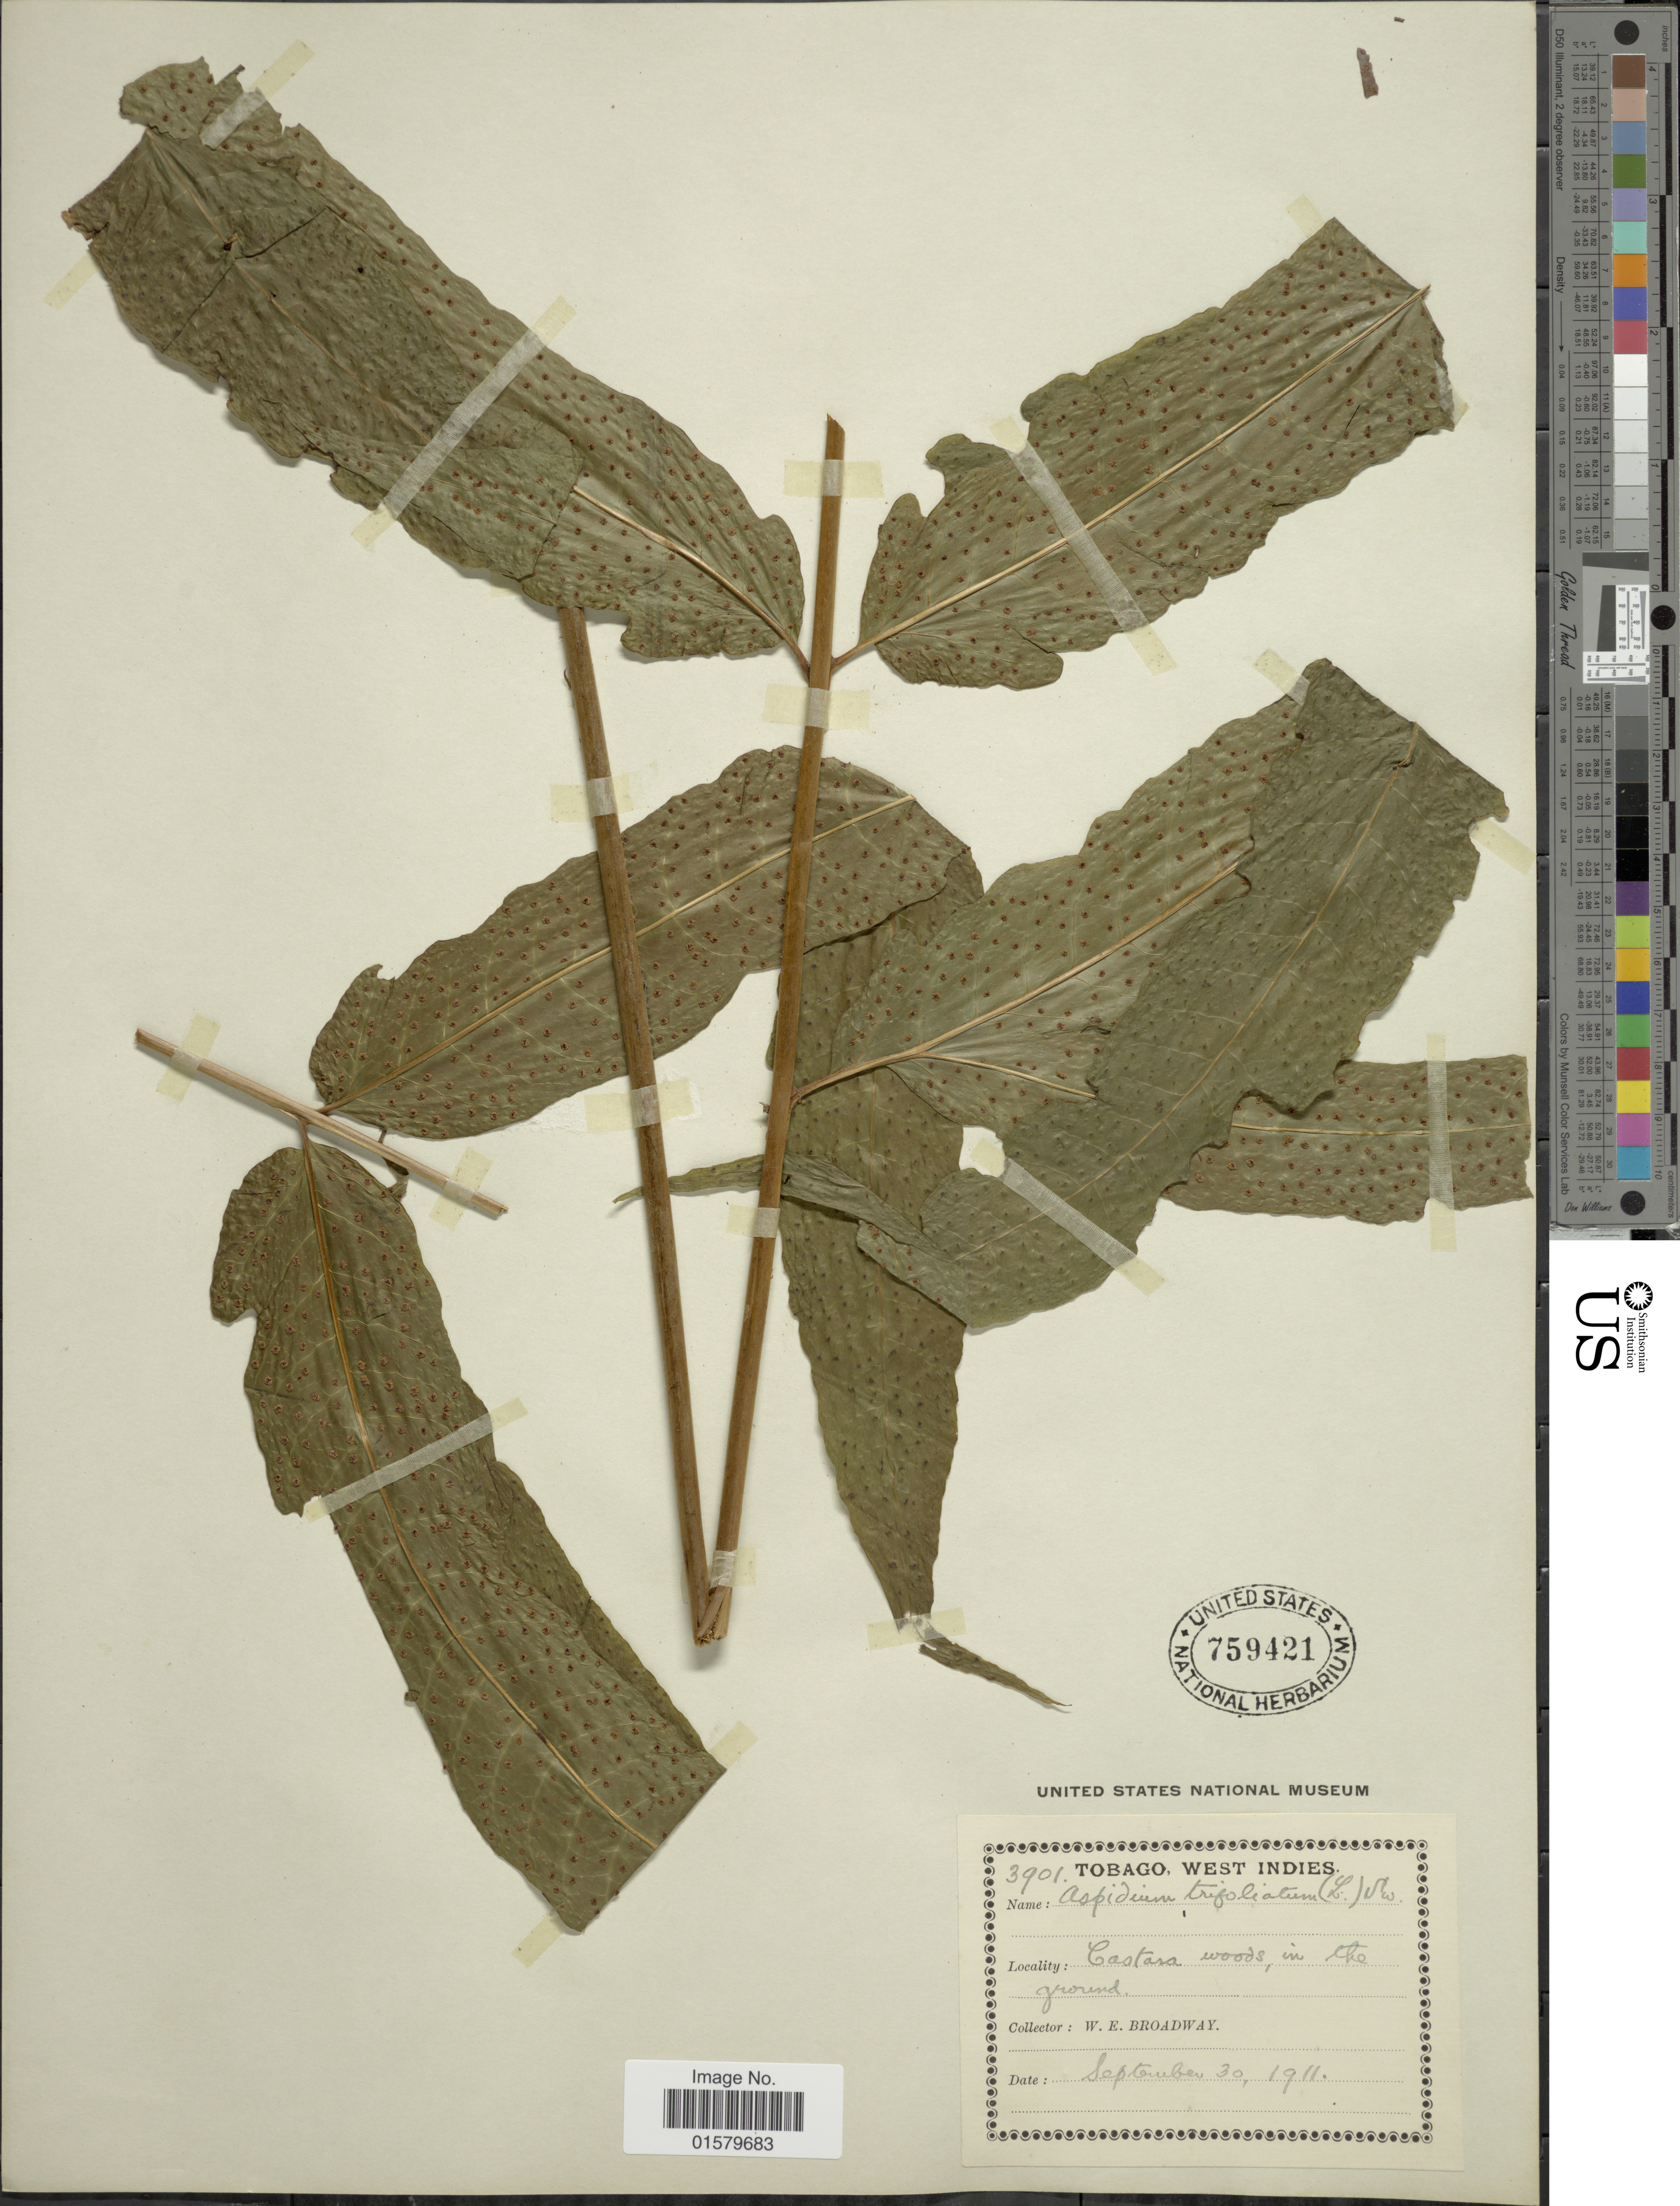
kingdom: Plantae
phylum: Tracheophyta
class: Polypodiopsida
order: Polypodiales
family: Tectariaceae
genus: Tectaria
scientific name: Tectaria incisa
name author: Cav.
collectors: W. E. Broadway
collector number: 3901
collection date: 1911-09-30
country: Trinidad and Tobago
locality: Tobago, Castara woods, in the ground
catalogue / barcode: US 759421